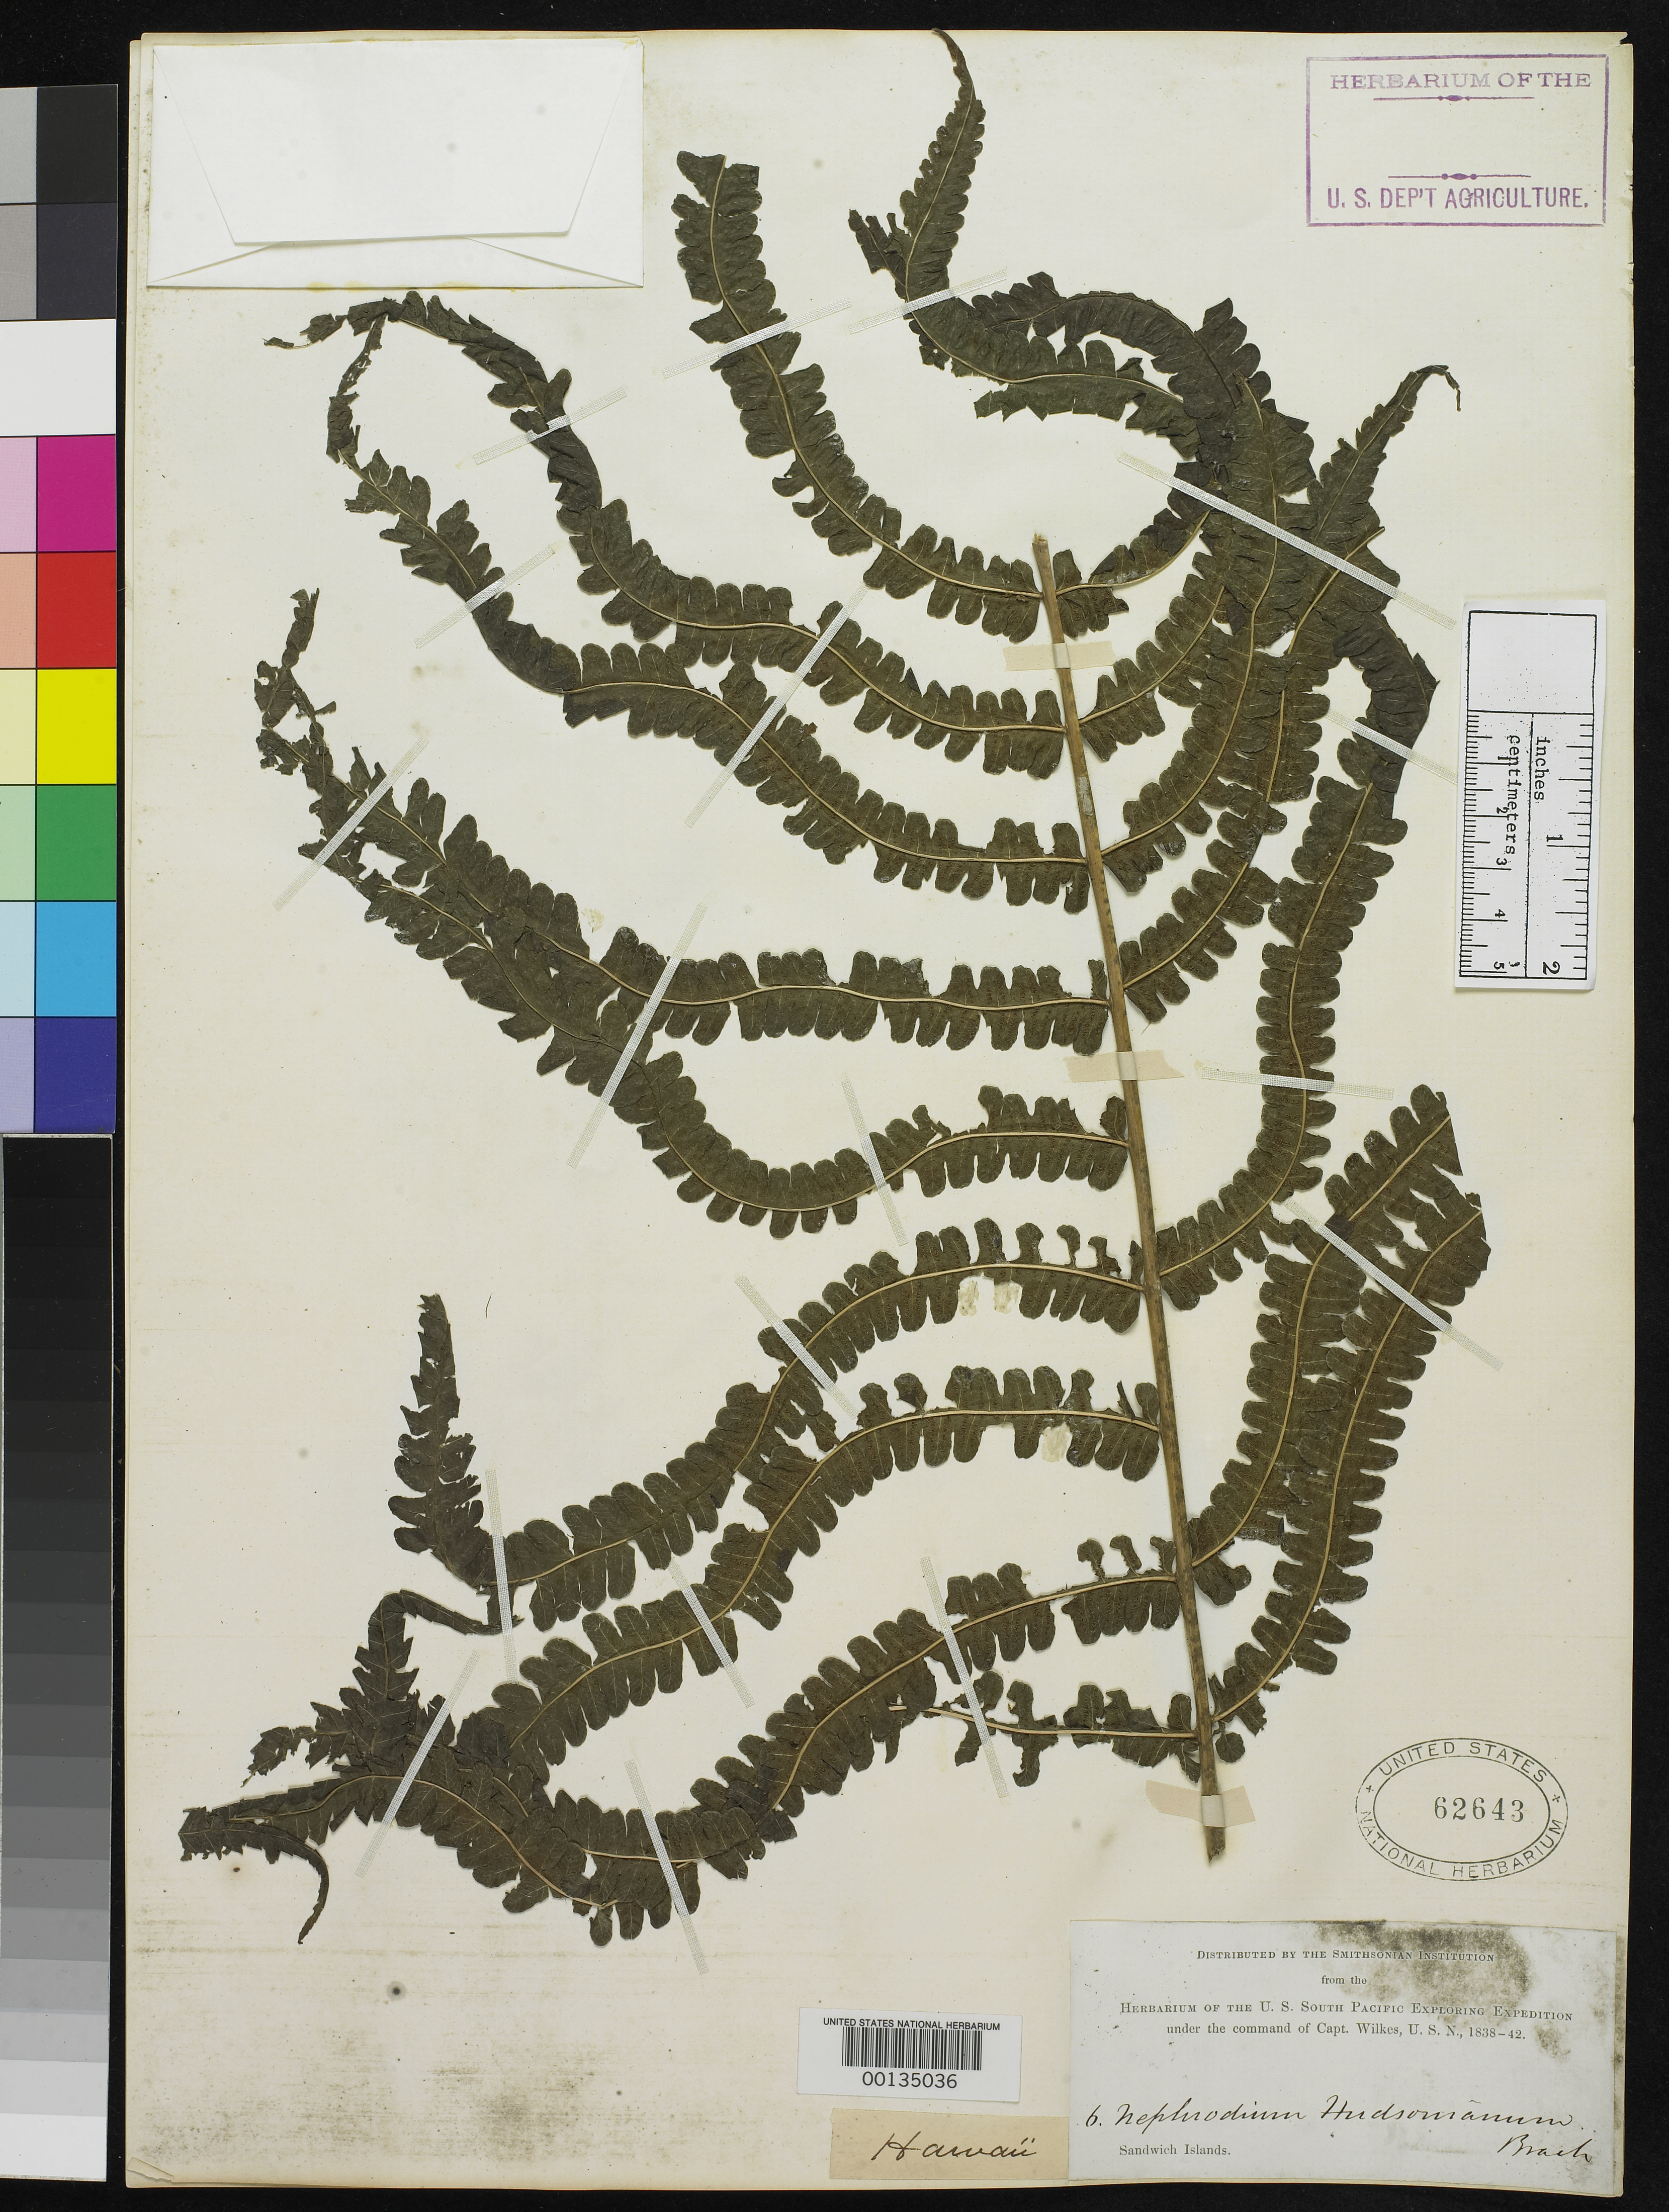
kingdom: Plantae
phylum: Tracheophyta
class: Polypodiopsida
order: Polypodiales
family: Dryopteridaceae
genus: Nephrodium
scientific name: Nephrodium hudsonianum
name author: Brack. in Wilkes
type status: Holotype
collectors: Wilkes Explor. Exped.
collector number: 6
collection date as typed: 1838 to -- --- 1842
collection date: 1838/1842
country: United States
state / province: Hawaii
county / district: Hawaii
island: Hawaii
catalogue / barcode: US 62643